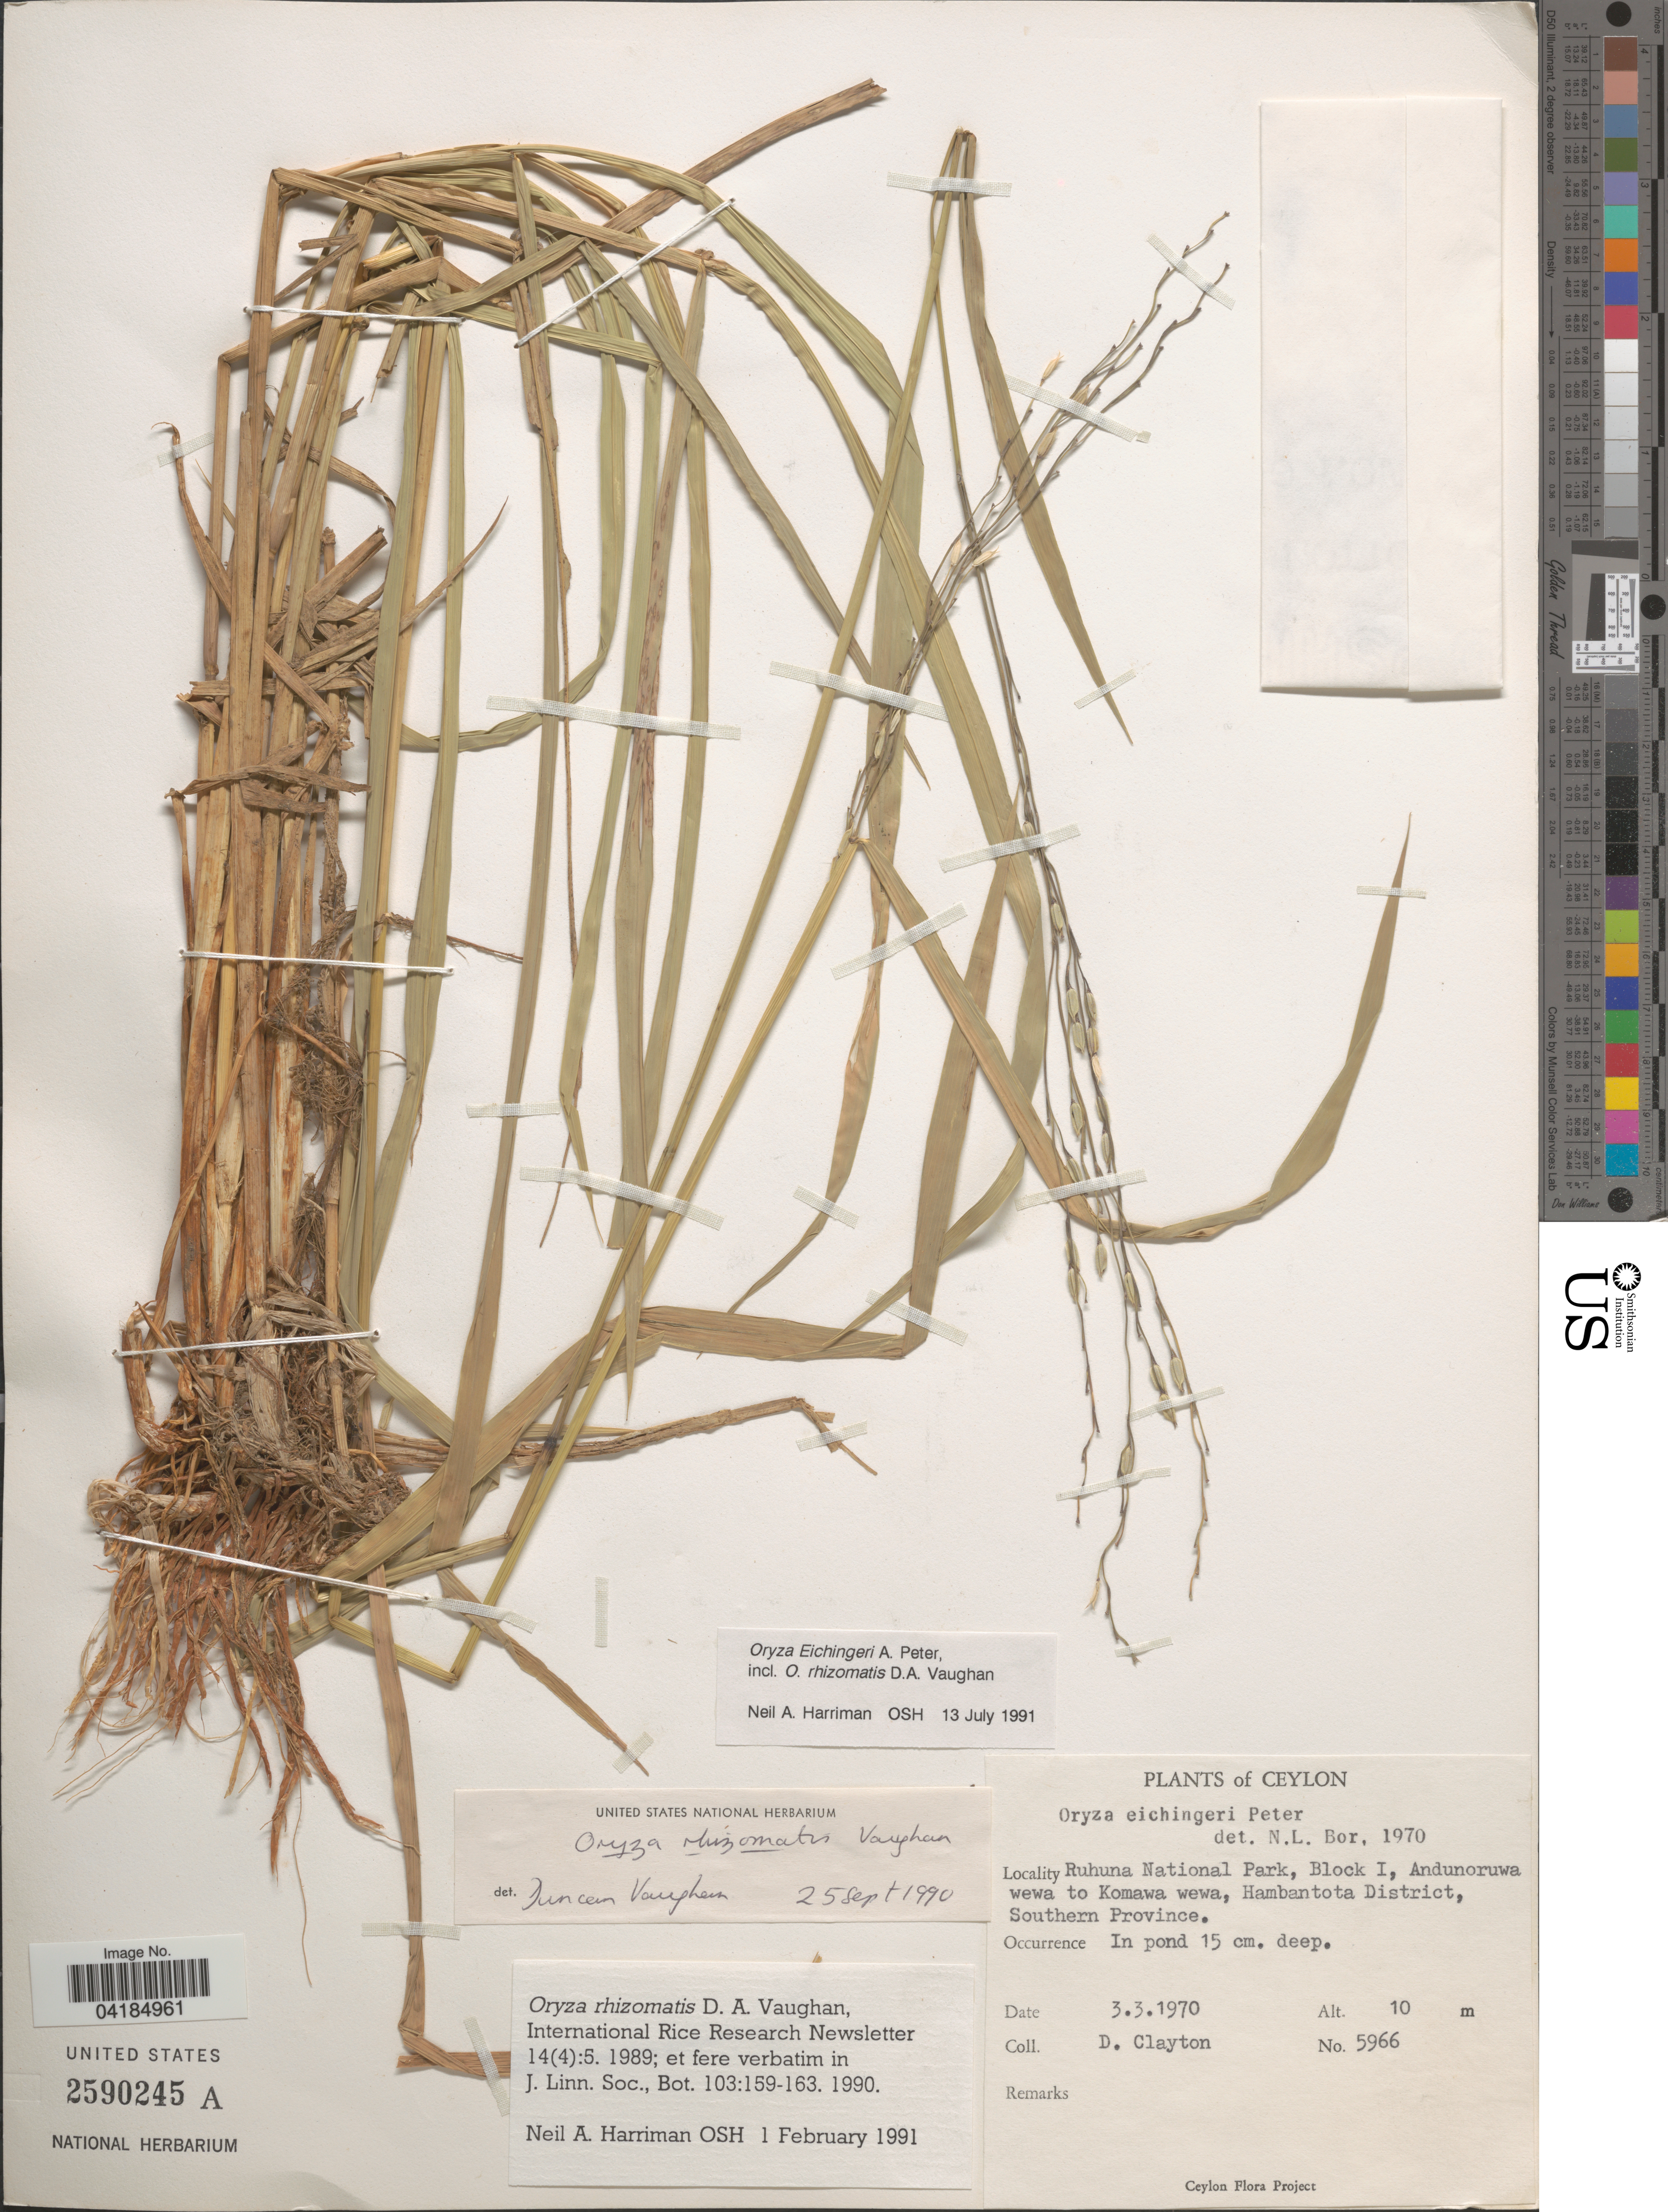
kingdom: Plantae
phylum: Tracheophyta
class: Liliopsida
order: Poales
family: Poaceae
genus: Oryza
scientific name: Oryza eichingeri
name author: Peter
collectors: D. Clayton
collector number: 5966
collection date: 1970-03-03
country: Sri Lanka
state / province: Southern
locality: Ceylon. Ruhuna National Park, Block I, Andunoruwa wewa to Komawa wewa, Hambantota District.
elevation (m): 10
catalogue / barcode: US 2590245A